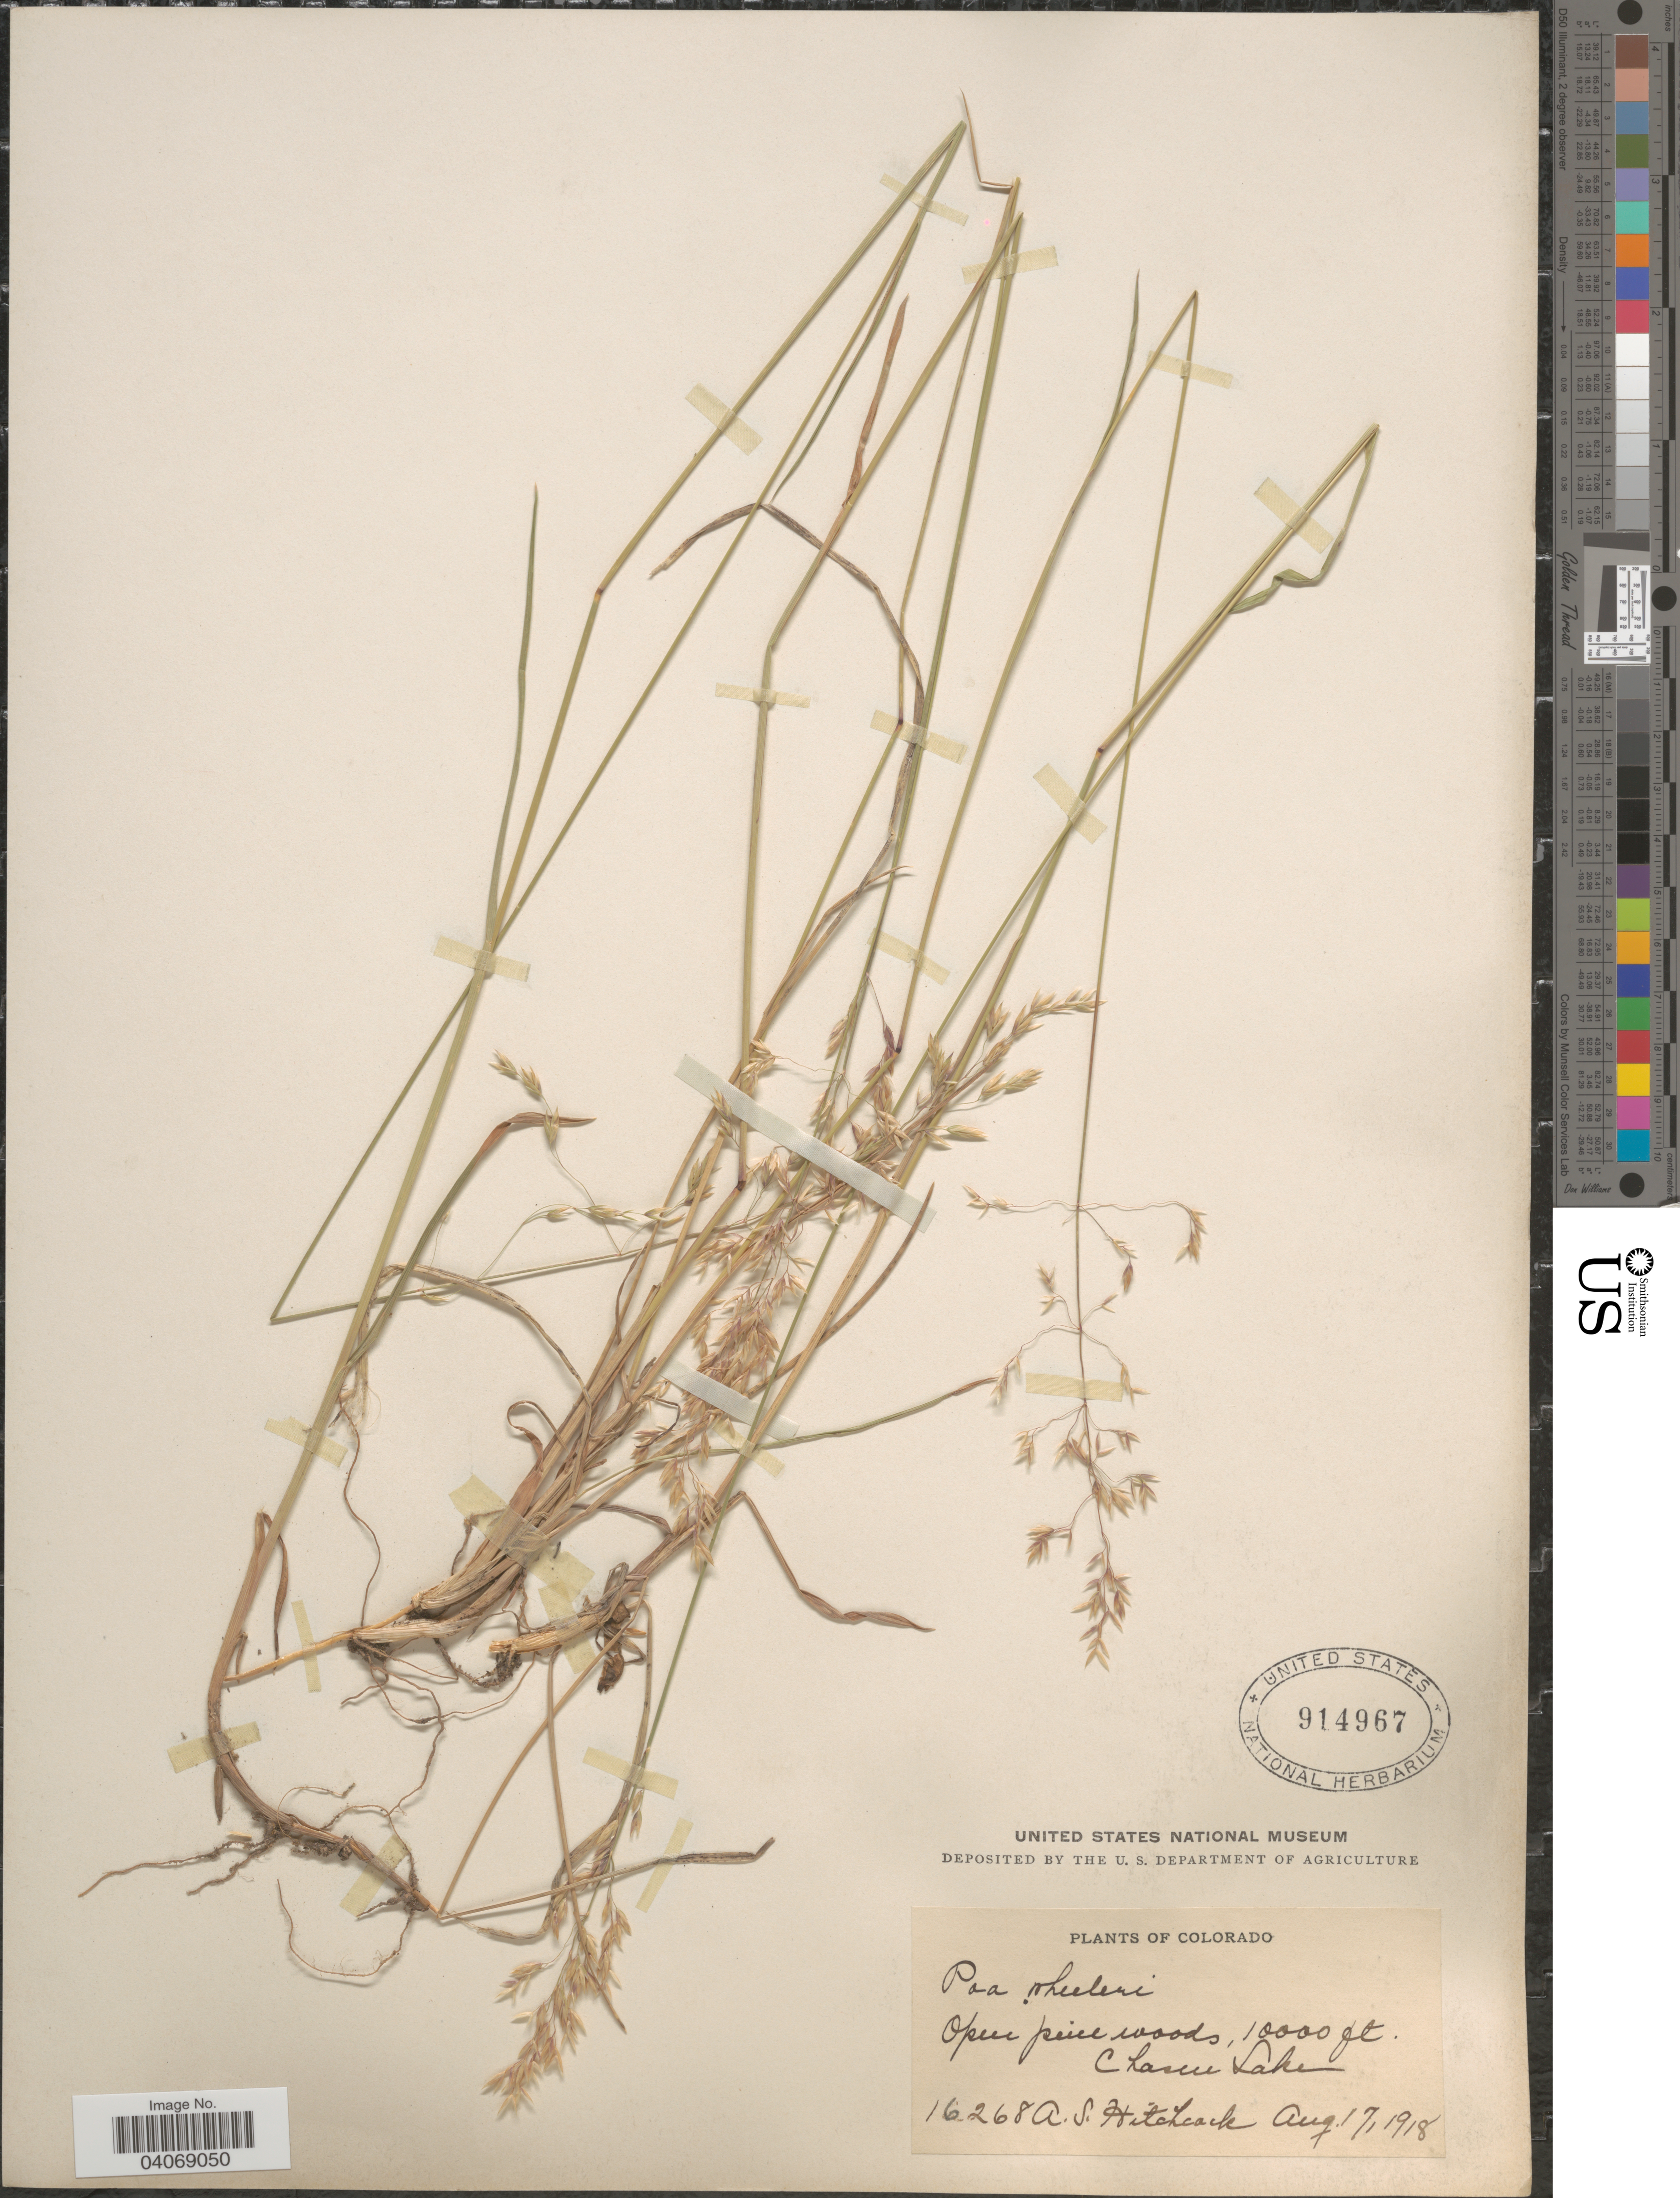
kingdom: Plantae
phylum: Tracheophyta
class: Liliopsida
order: Poales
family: Poaceae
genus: Poa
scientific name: Poa wheeleri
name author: Vasey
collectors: A. S. Hitchcock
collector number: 16268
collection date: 1918-08-17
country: United States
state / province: Colorado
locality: Open pine woods. Chasm Lake.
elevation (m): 3048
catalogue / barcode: US 914967